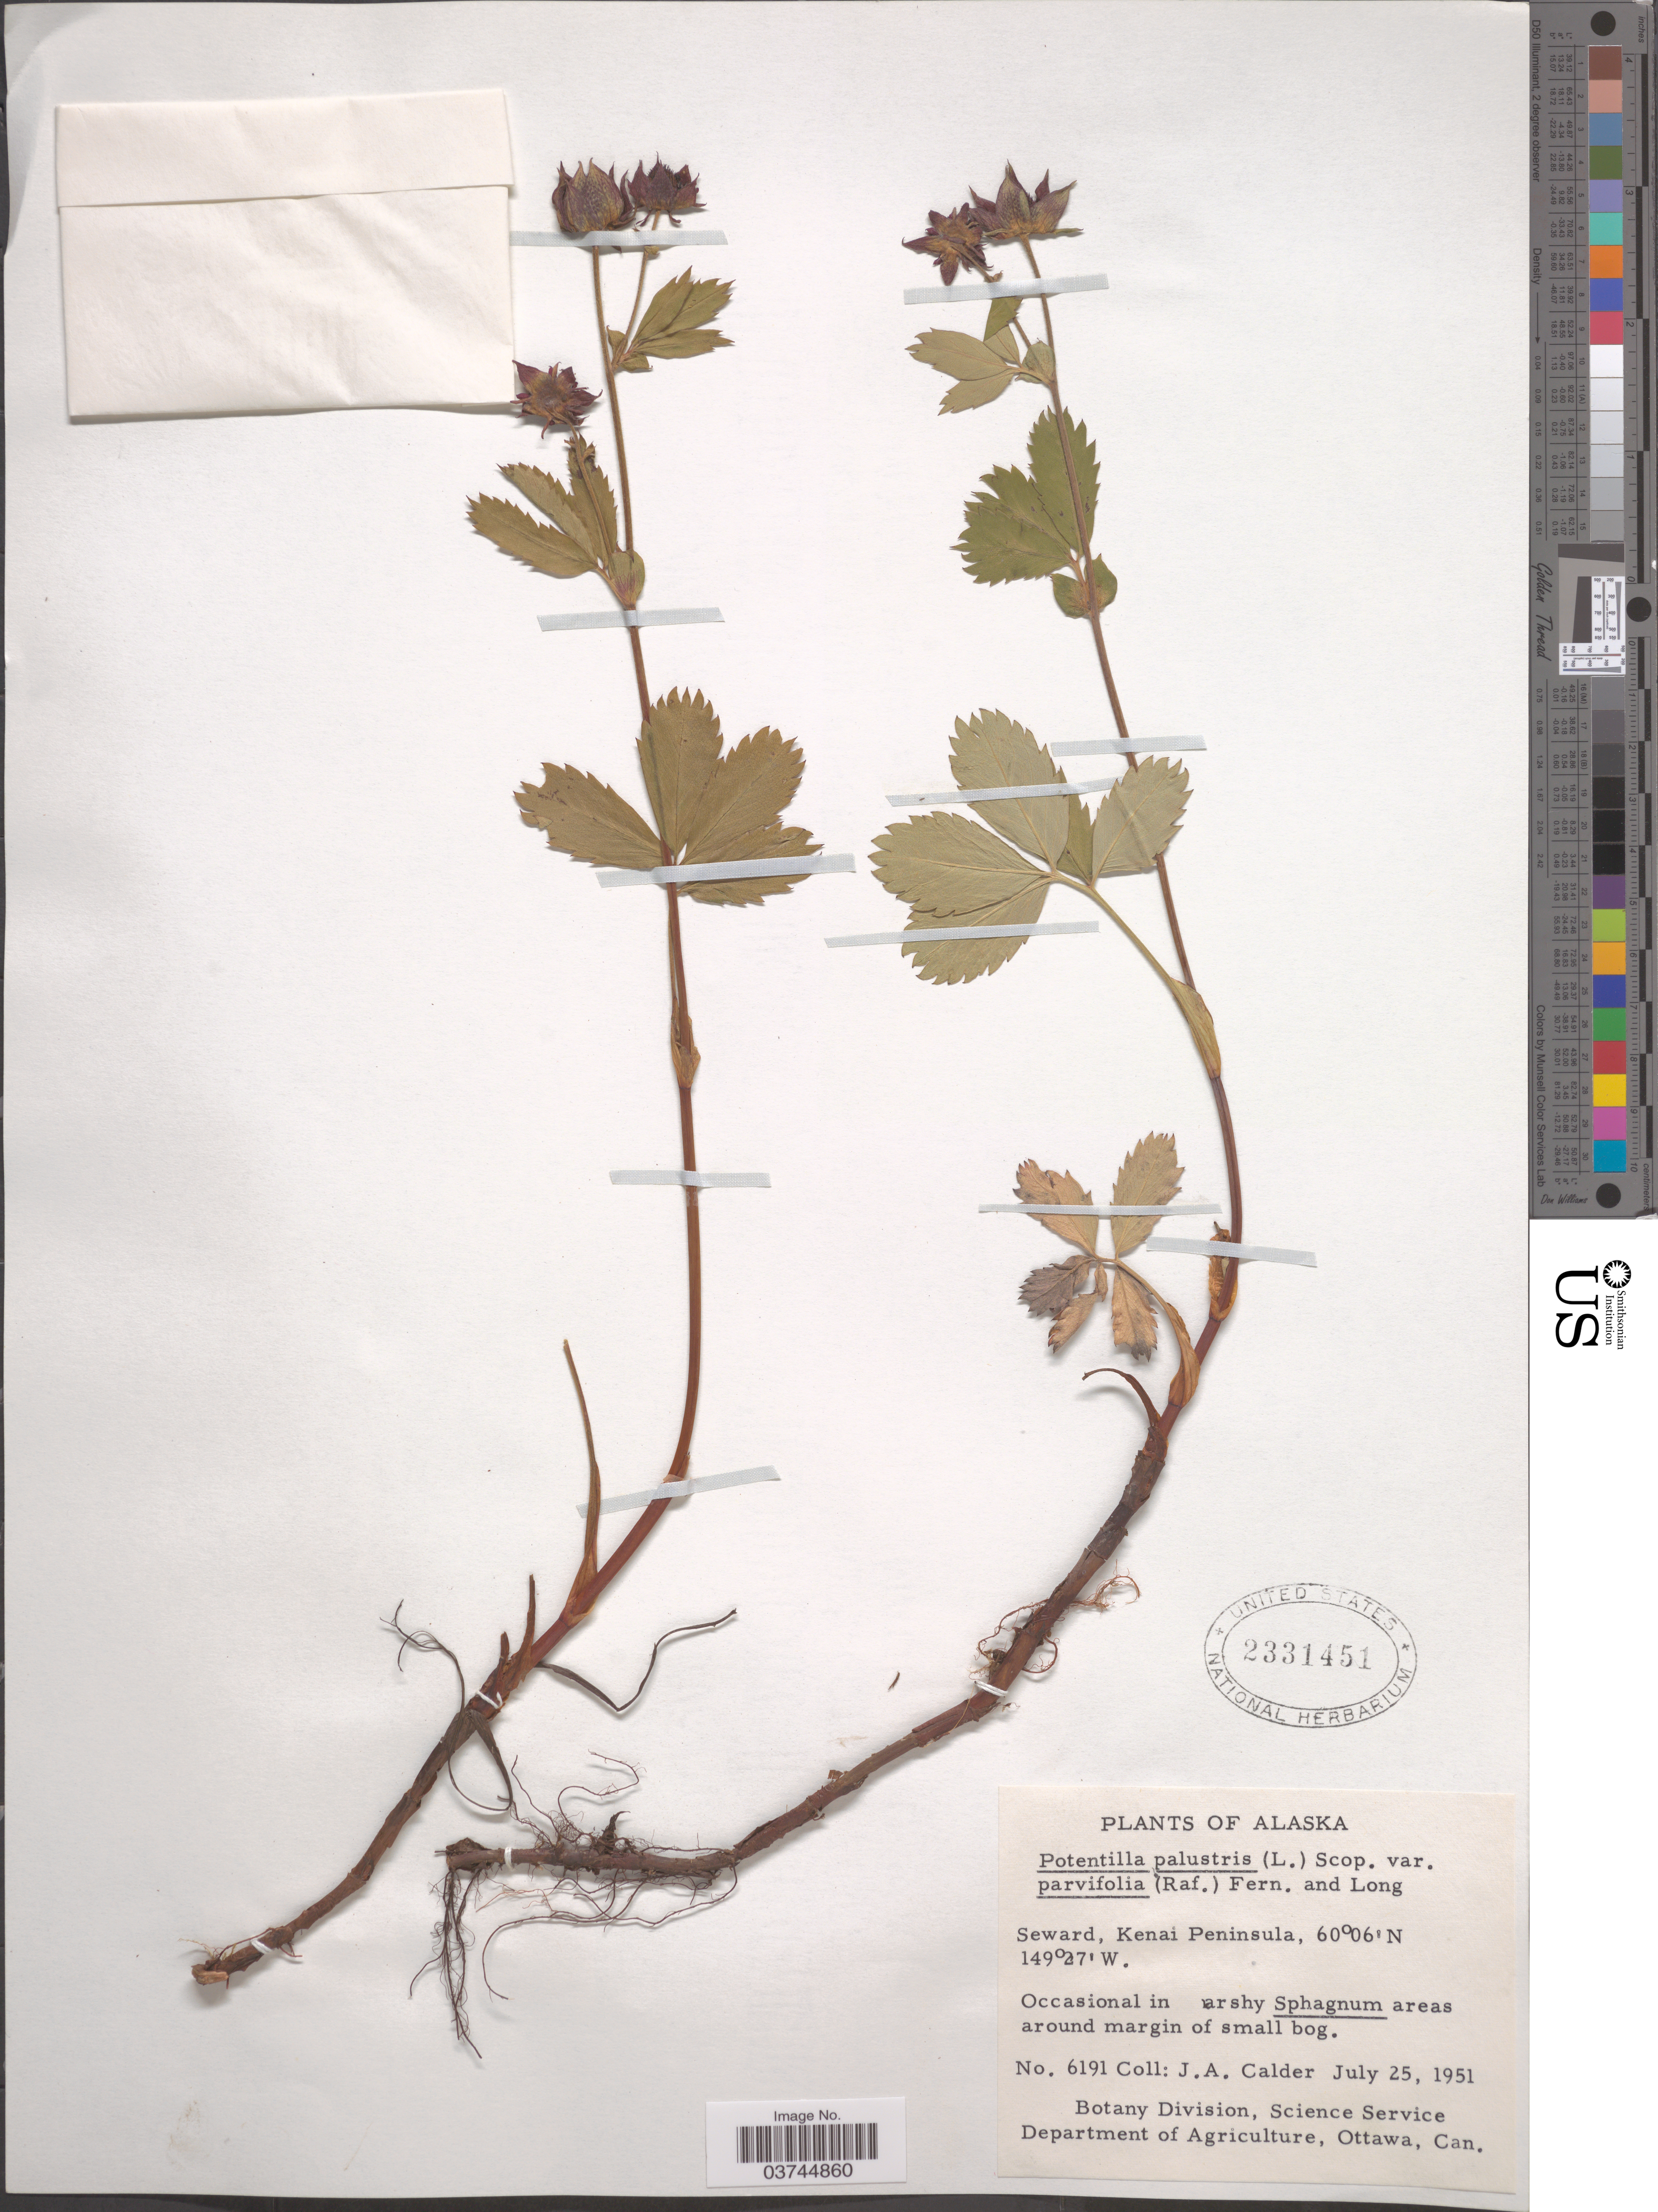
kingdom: Plantae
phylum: Tracheophyta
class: Magnoliopsida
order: Rosales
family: Rosaceae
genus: Comarum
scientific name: Comarum palustre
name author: L.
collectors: J. A. Calder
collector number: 6191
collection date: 1951-07-25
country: United States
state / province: Alaska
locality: Seward, Kenai Peninsula.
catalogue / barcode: US 2331451